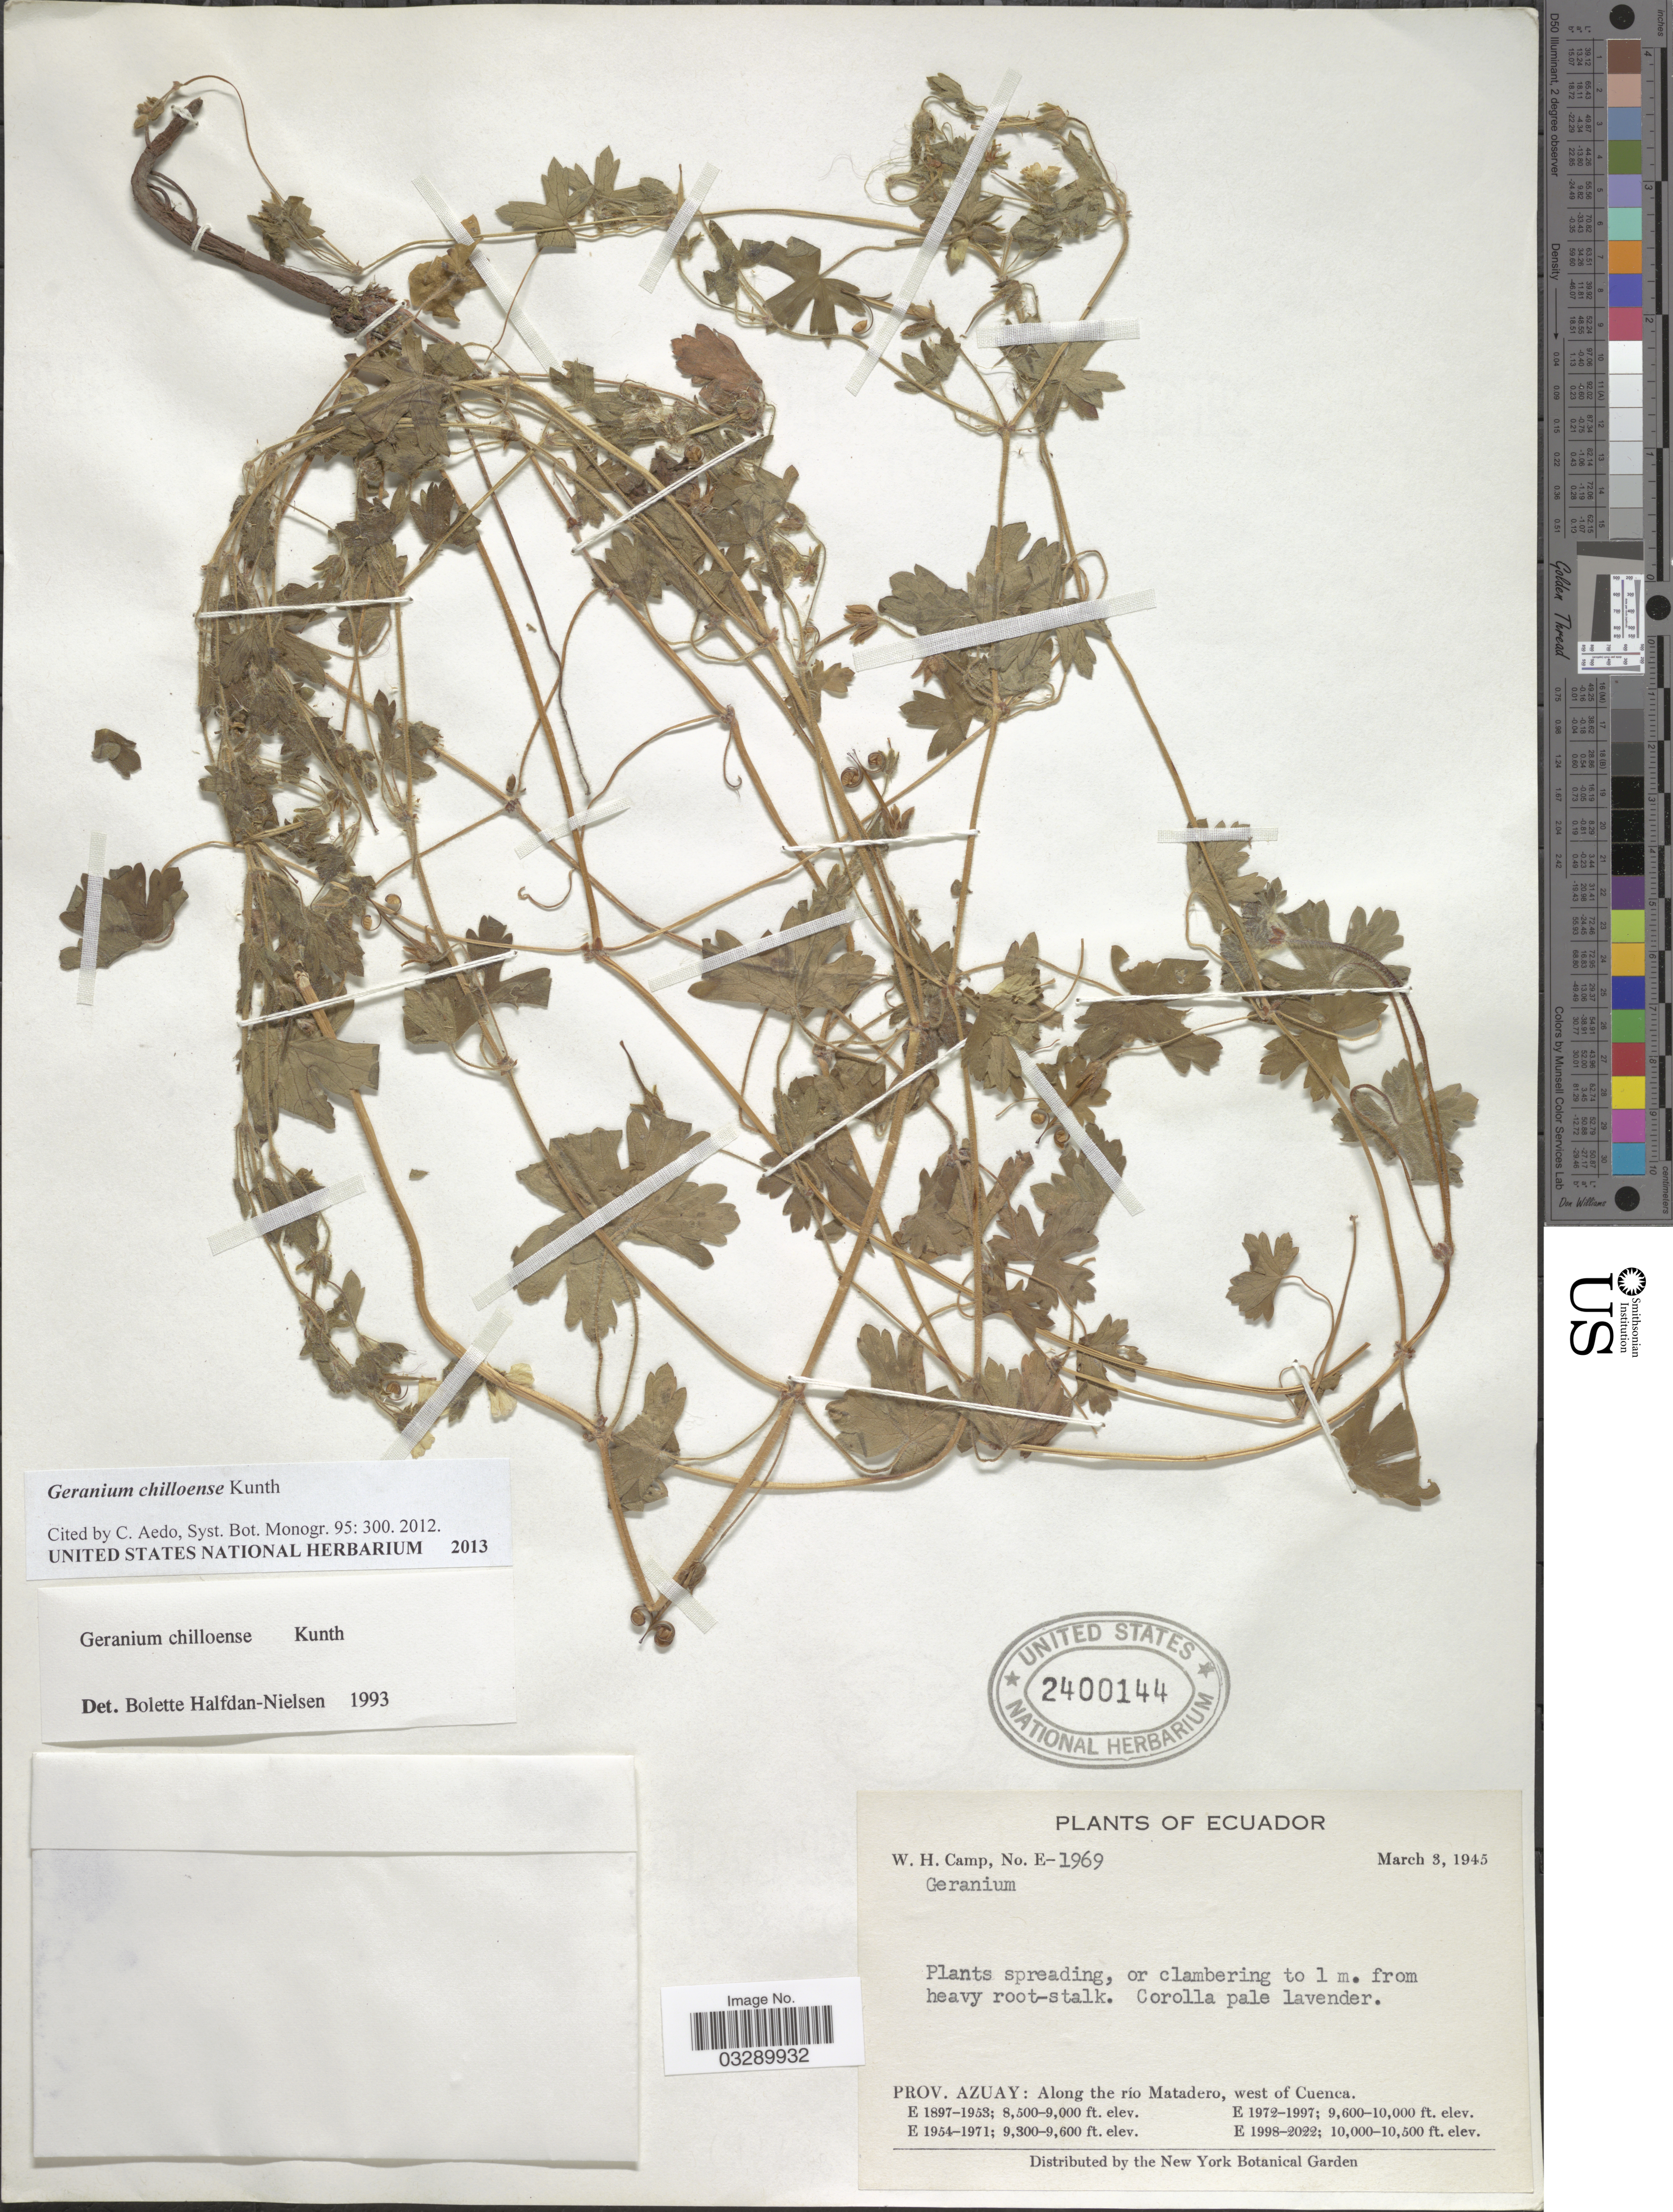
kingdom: Plantae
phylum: Tracheophyta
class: Magnoliopsida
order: Geraniales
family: Geraniaceae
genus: Geranium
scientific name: Geranium chilloense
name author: Kunth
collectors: W. H. Camp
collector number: E-1969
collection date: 1945-03-03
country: Ecuador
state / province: Azuay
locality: Along the río Matadero, west of Cuenca.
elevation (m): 2835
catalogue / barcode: US 2400144